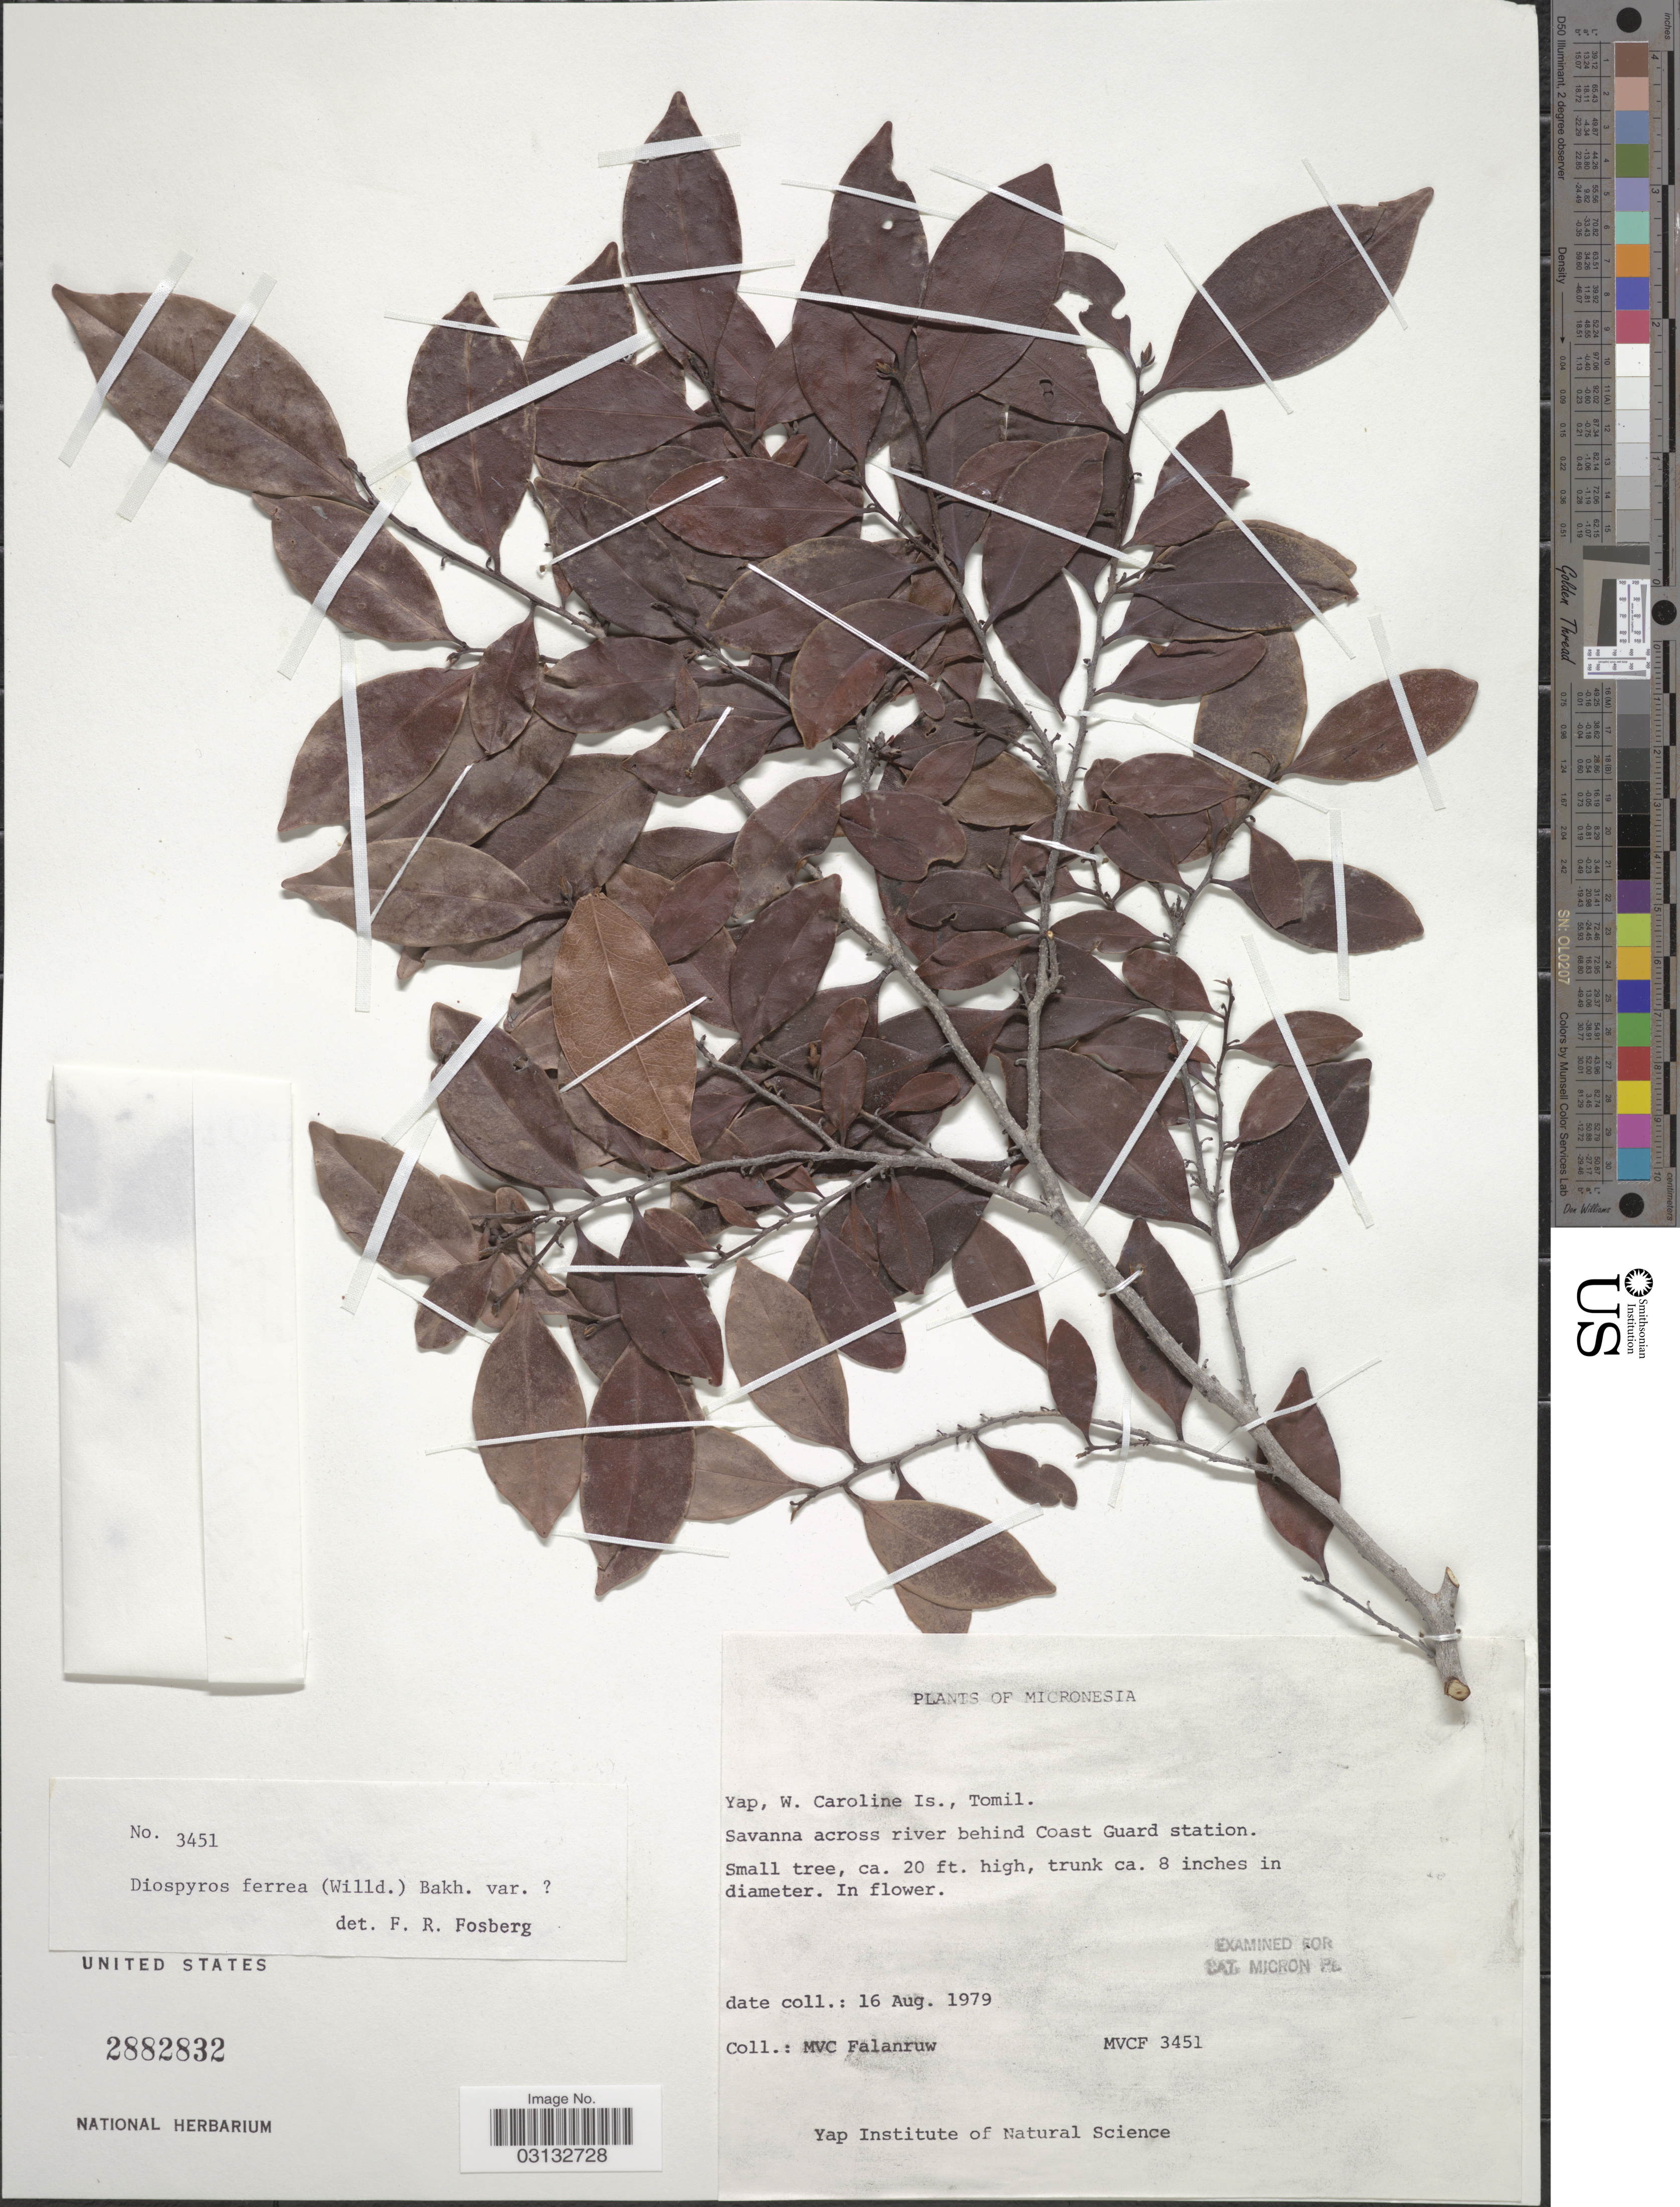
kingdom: Plantae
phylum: Tracheophyta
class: Magnoliopsida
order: Ericales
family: Ebenaceae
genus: Diospyros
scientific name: Diospyros ferrea var. sp.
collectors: M. V. Falanruw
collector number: MVCF3451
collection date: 1979-08-16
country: Micronesia, Federated States of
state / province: Yap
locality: Yap, W. Caroline Id., Tomil. Savanna across river behind Coast Guard station.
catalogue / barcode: US 2882832